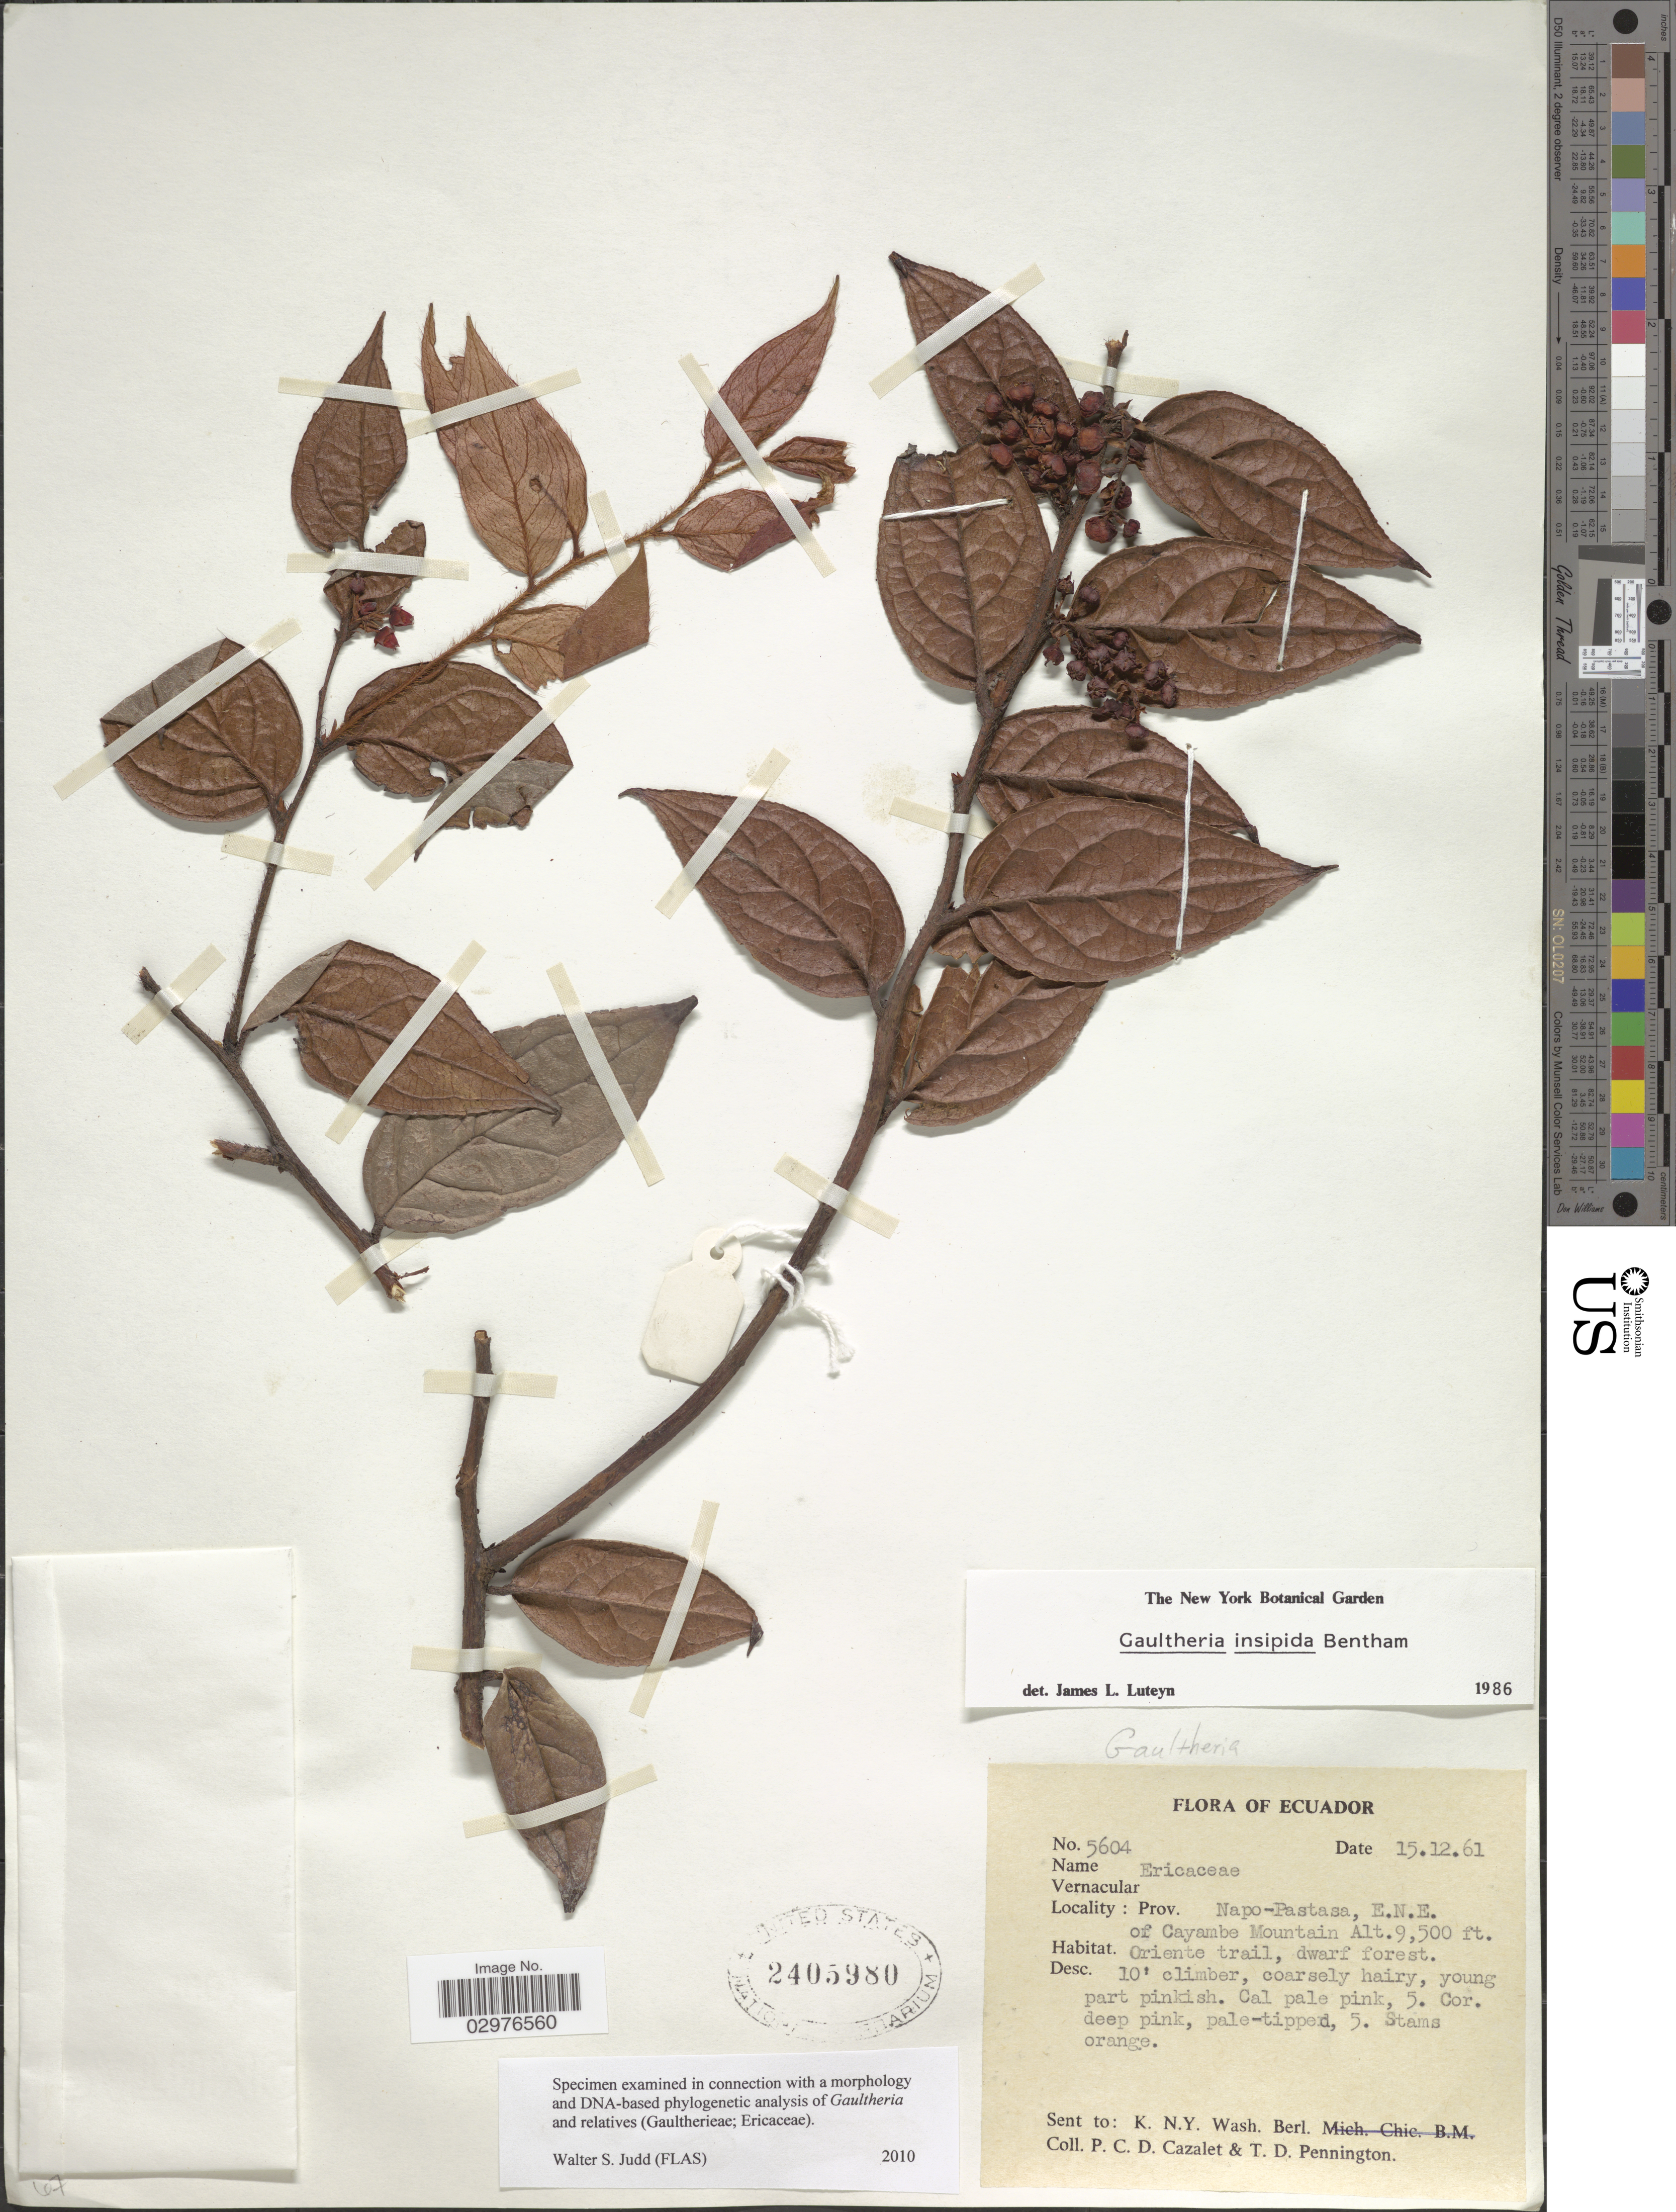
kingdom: Plantae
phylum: Tracheophyta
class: Magnoliopsida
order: Ericales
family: Ericaceae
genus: Gaultheria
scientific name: Gaultheria insipida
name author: Benth.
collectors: P. C. D. Cazalet & T. D. Pennington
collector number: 5604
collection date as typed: Transcribed d/m/y: 15/12/61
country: Ecuador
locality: Prov. Napo-Pastasa, E.N.E. of Cayambe Mountain.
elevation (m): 2896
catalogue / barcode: US 2405980